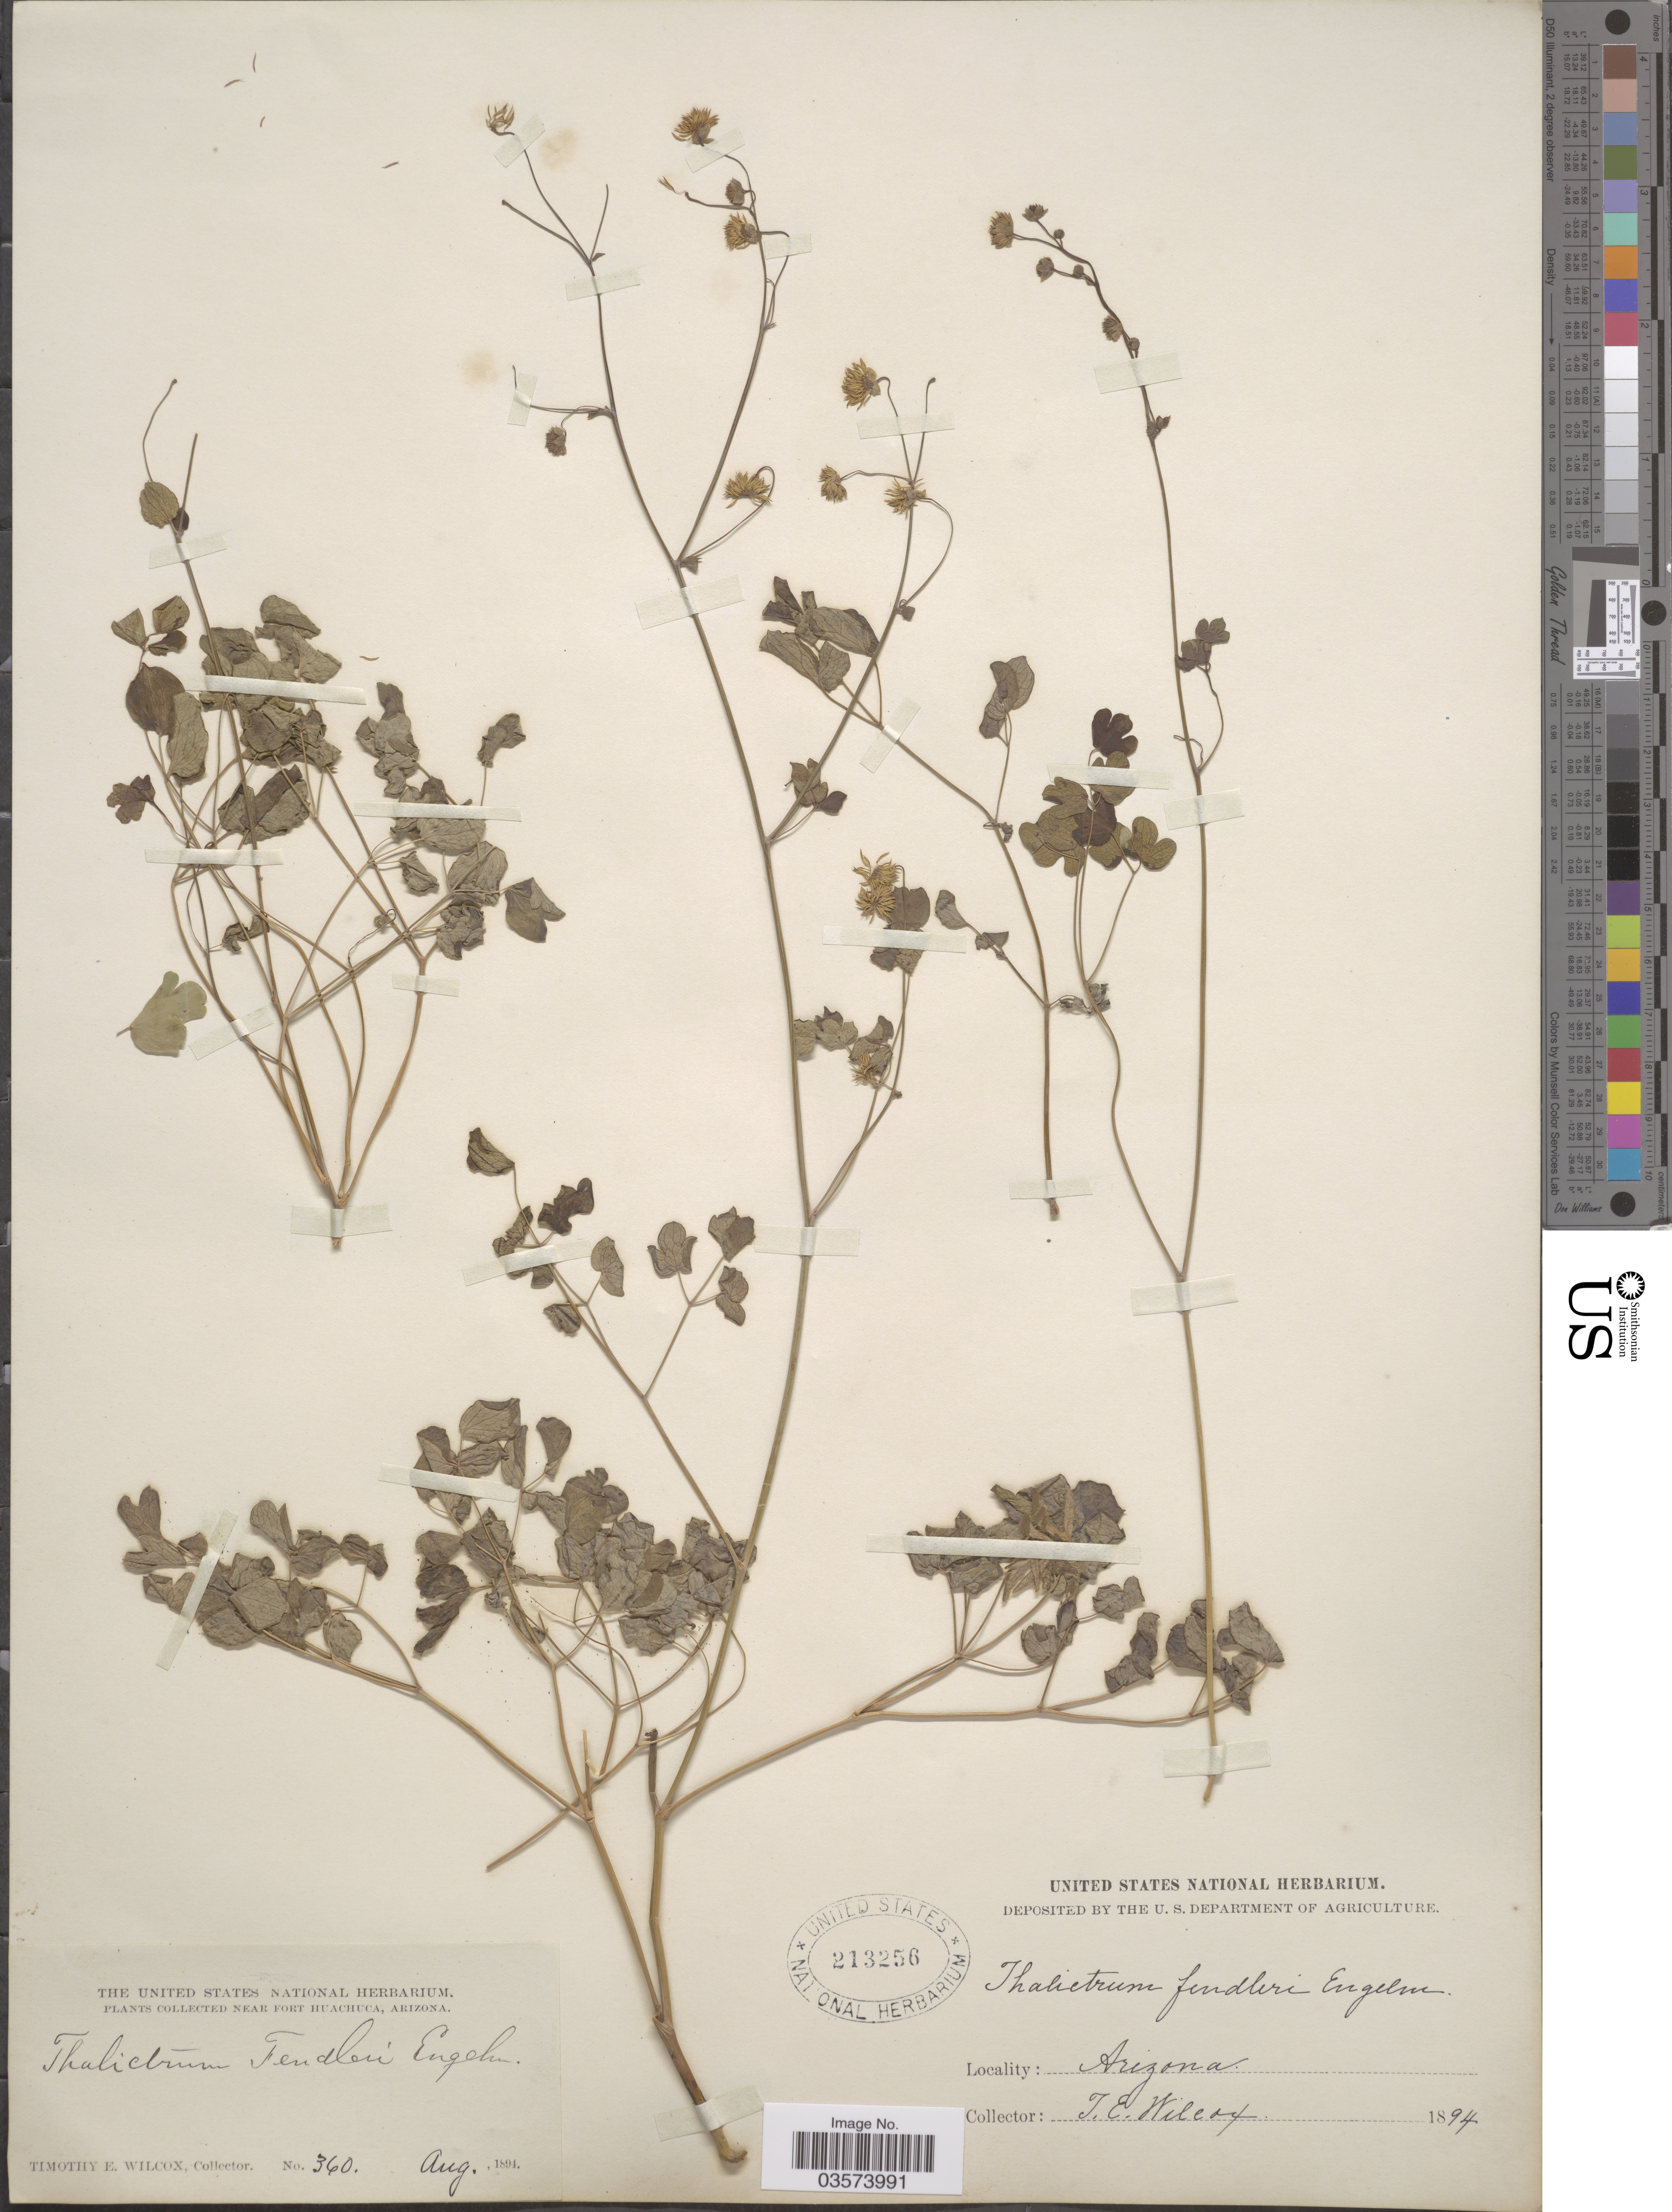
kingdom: Plantae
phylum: Tracheophyta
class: Magnoliopsida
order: Ranunculales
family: Ranunculaceae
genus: Thalictrum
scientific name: Thalictrum fendleri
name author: Engelm. ex A. Gray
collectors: T. E. Wilcox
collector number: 360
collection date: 1894-08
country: United States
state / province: Arizona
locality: Near Fort Huachuca.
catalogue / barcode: US 213256